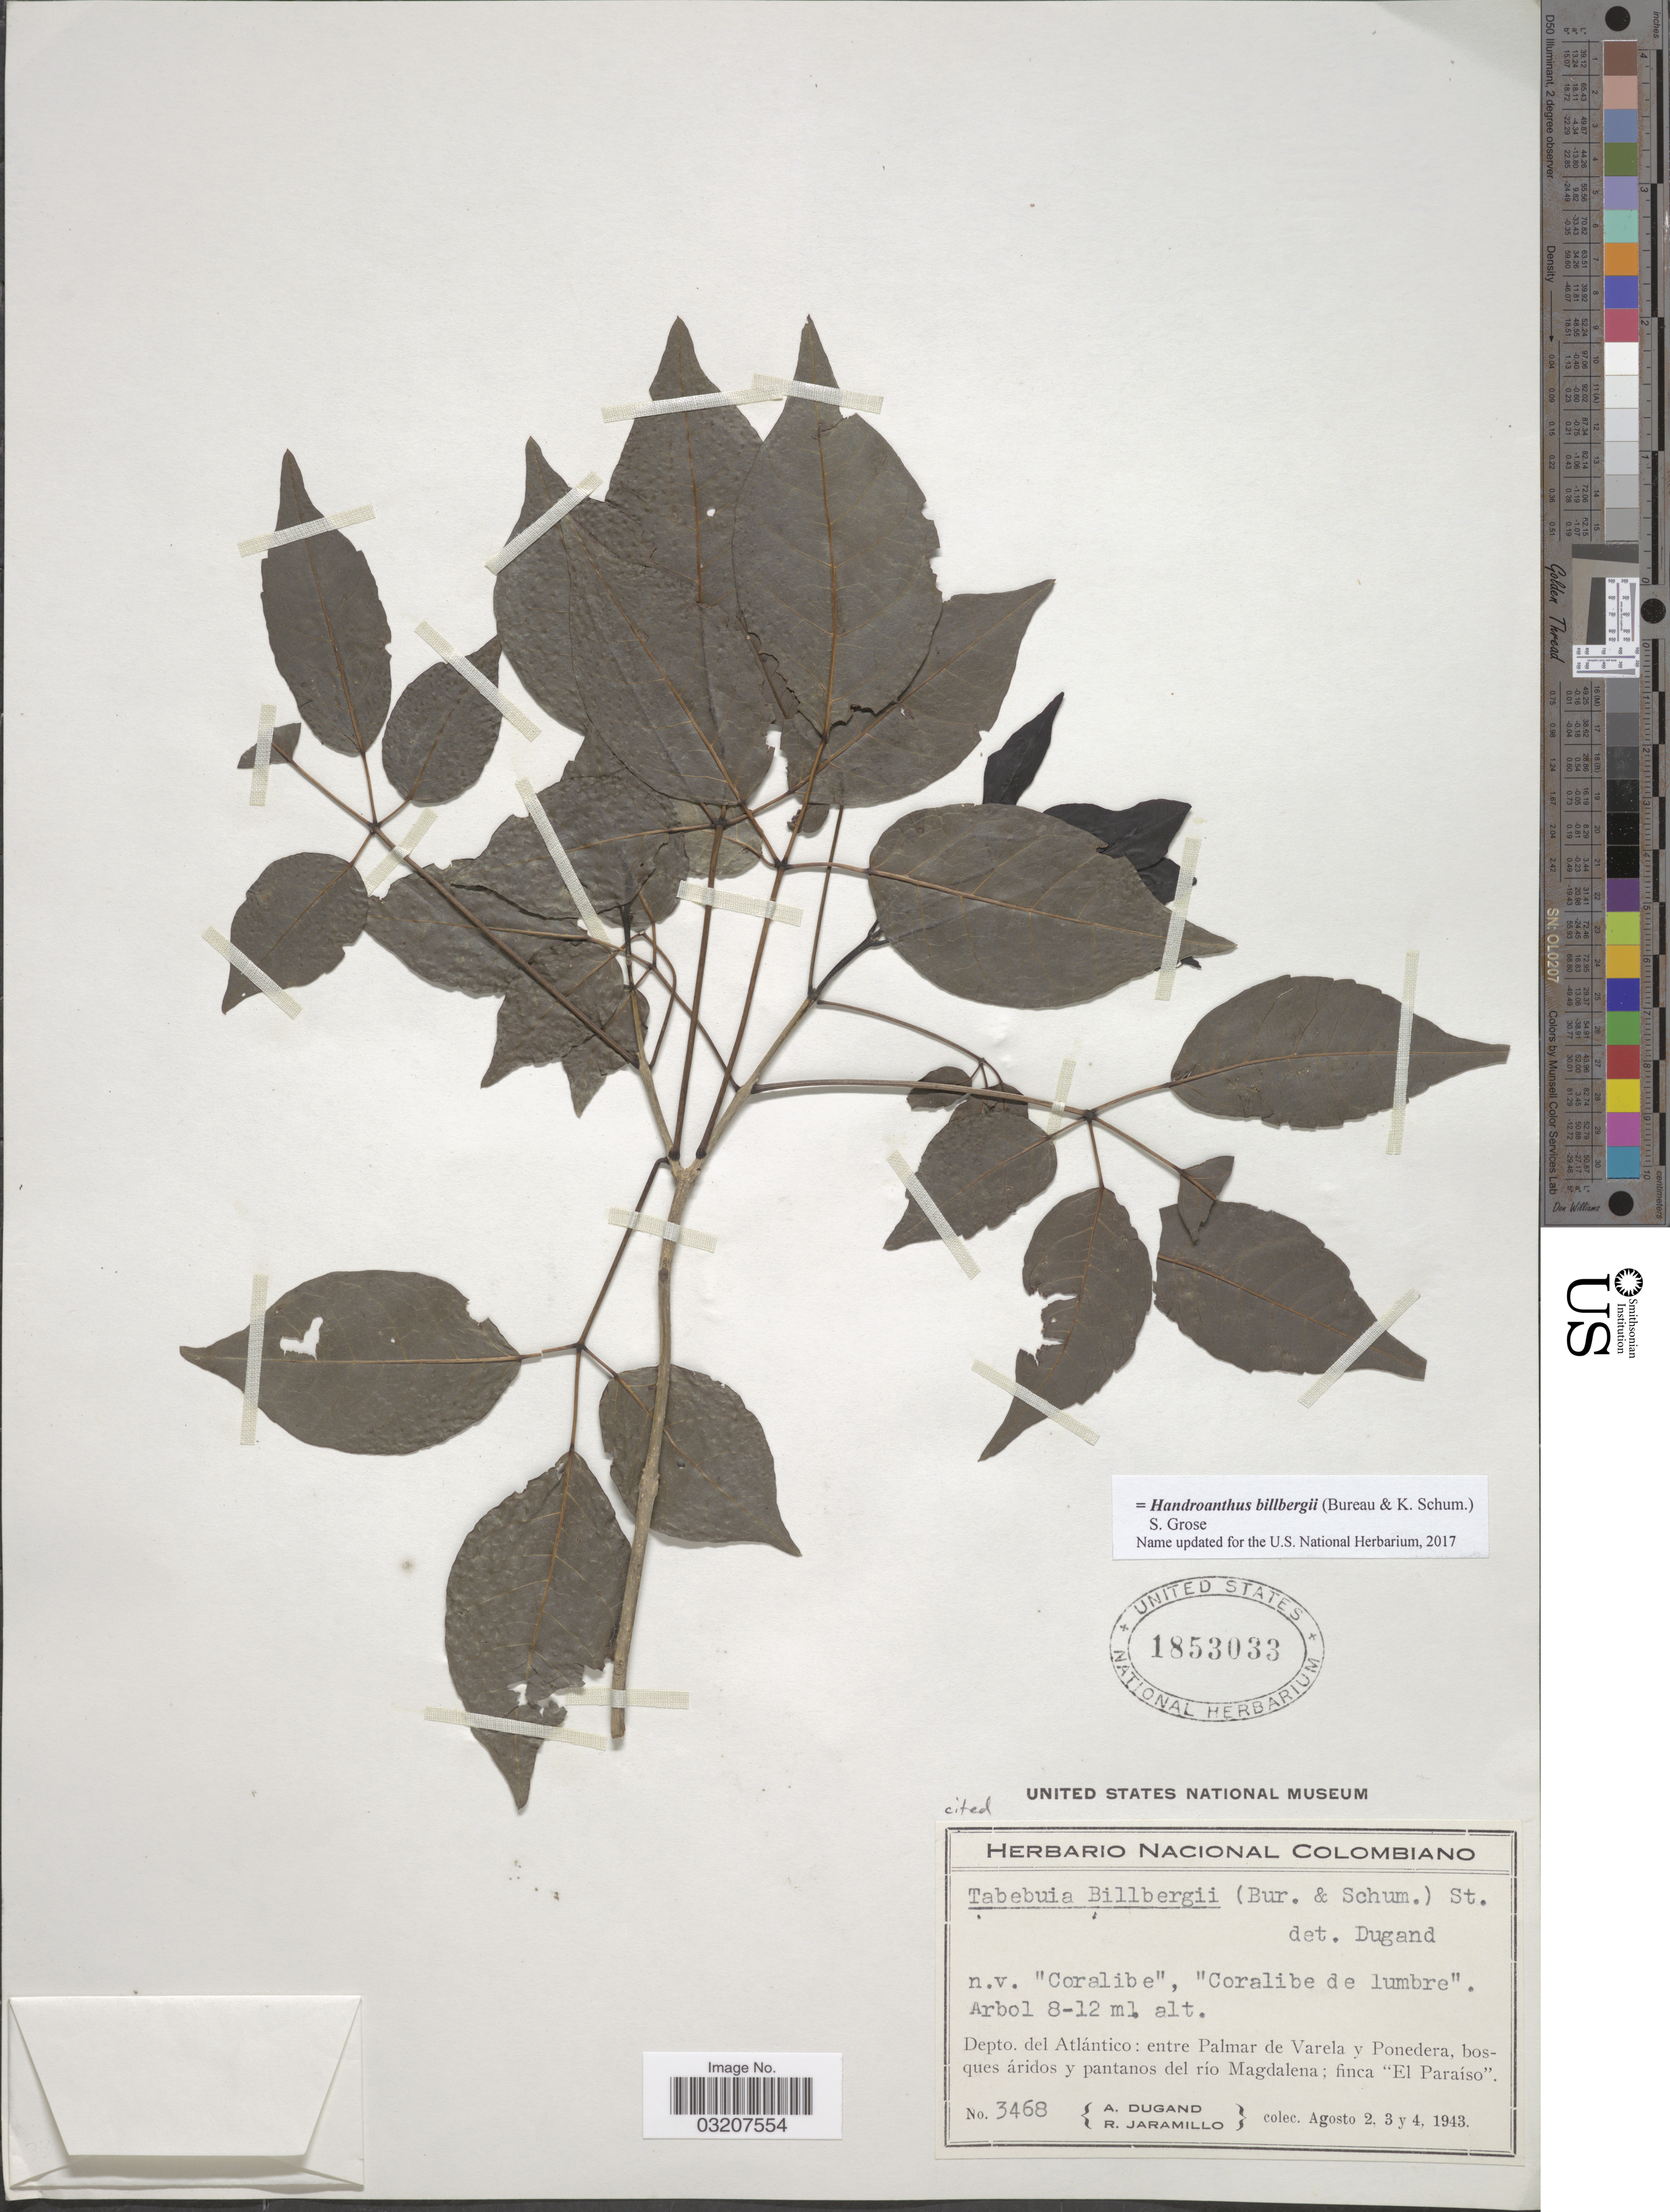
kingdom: Plantae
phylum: Tracheophyta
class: Magnoliopsida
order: Lamiales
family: Bignoniaceae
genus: Handroanthus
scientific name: Handroanthus billbergii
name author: (Bureau & K. Schum.) S.O. Grose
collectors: A. Dugand & R. Jaramillo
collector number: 3468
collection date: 1943-08-02/1943-08-04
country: Colombia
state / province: Atlántico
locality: Depto. del Atlántico: entre Palmar de Varela y Ponedera, bosques áridos y pantanos del río Magdalena ; finca "El Paraíso".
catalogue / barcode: US 1853033